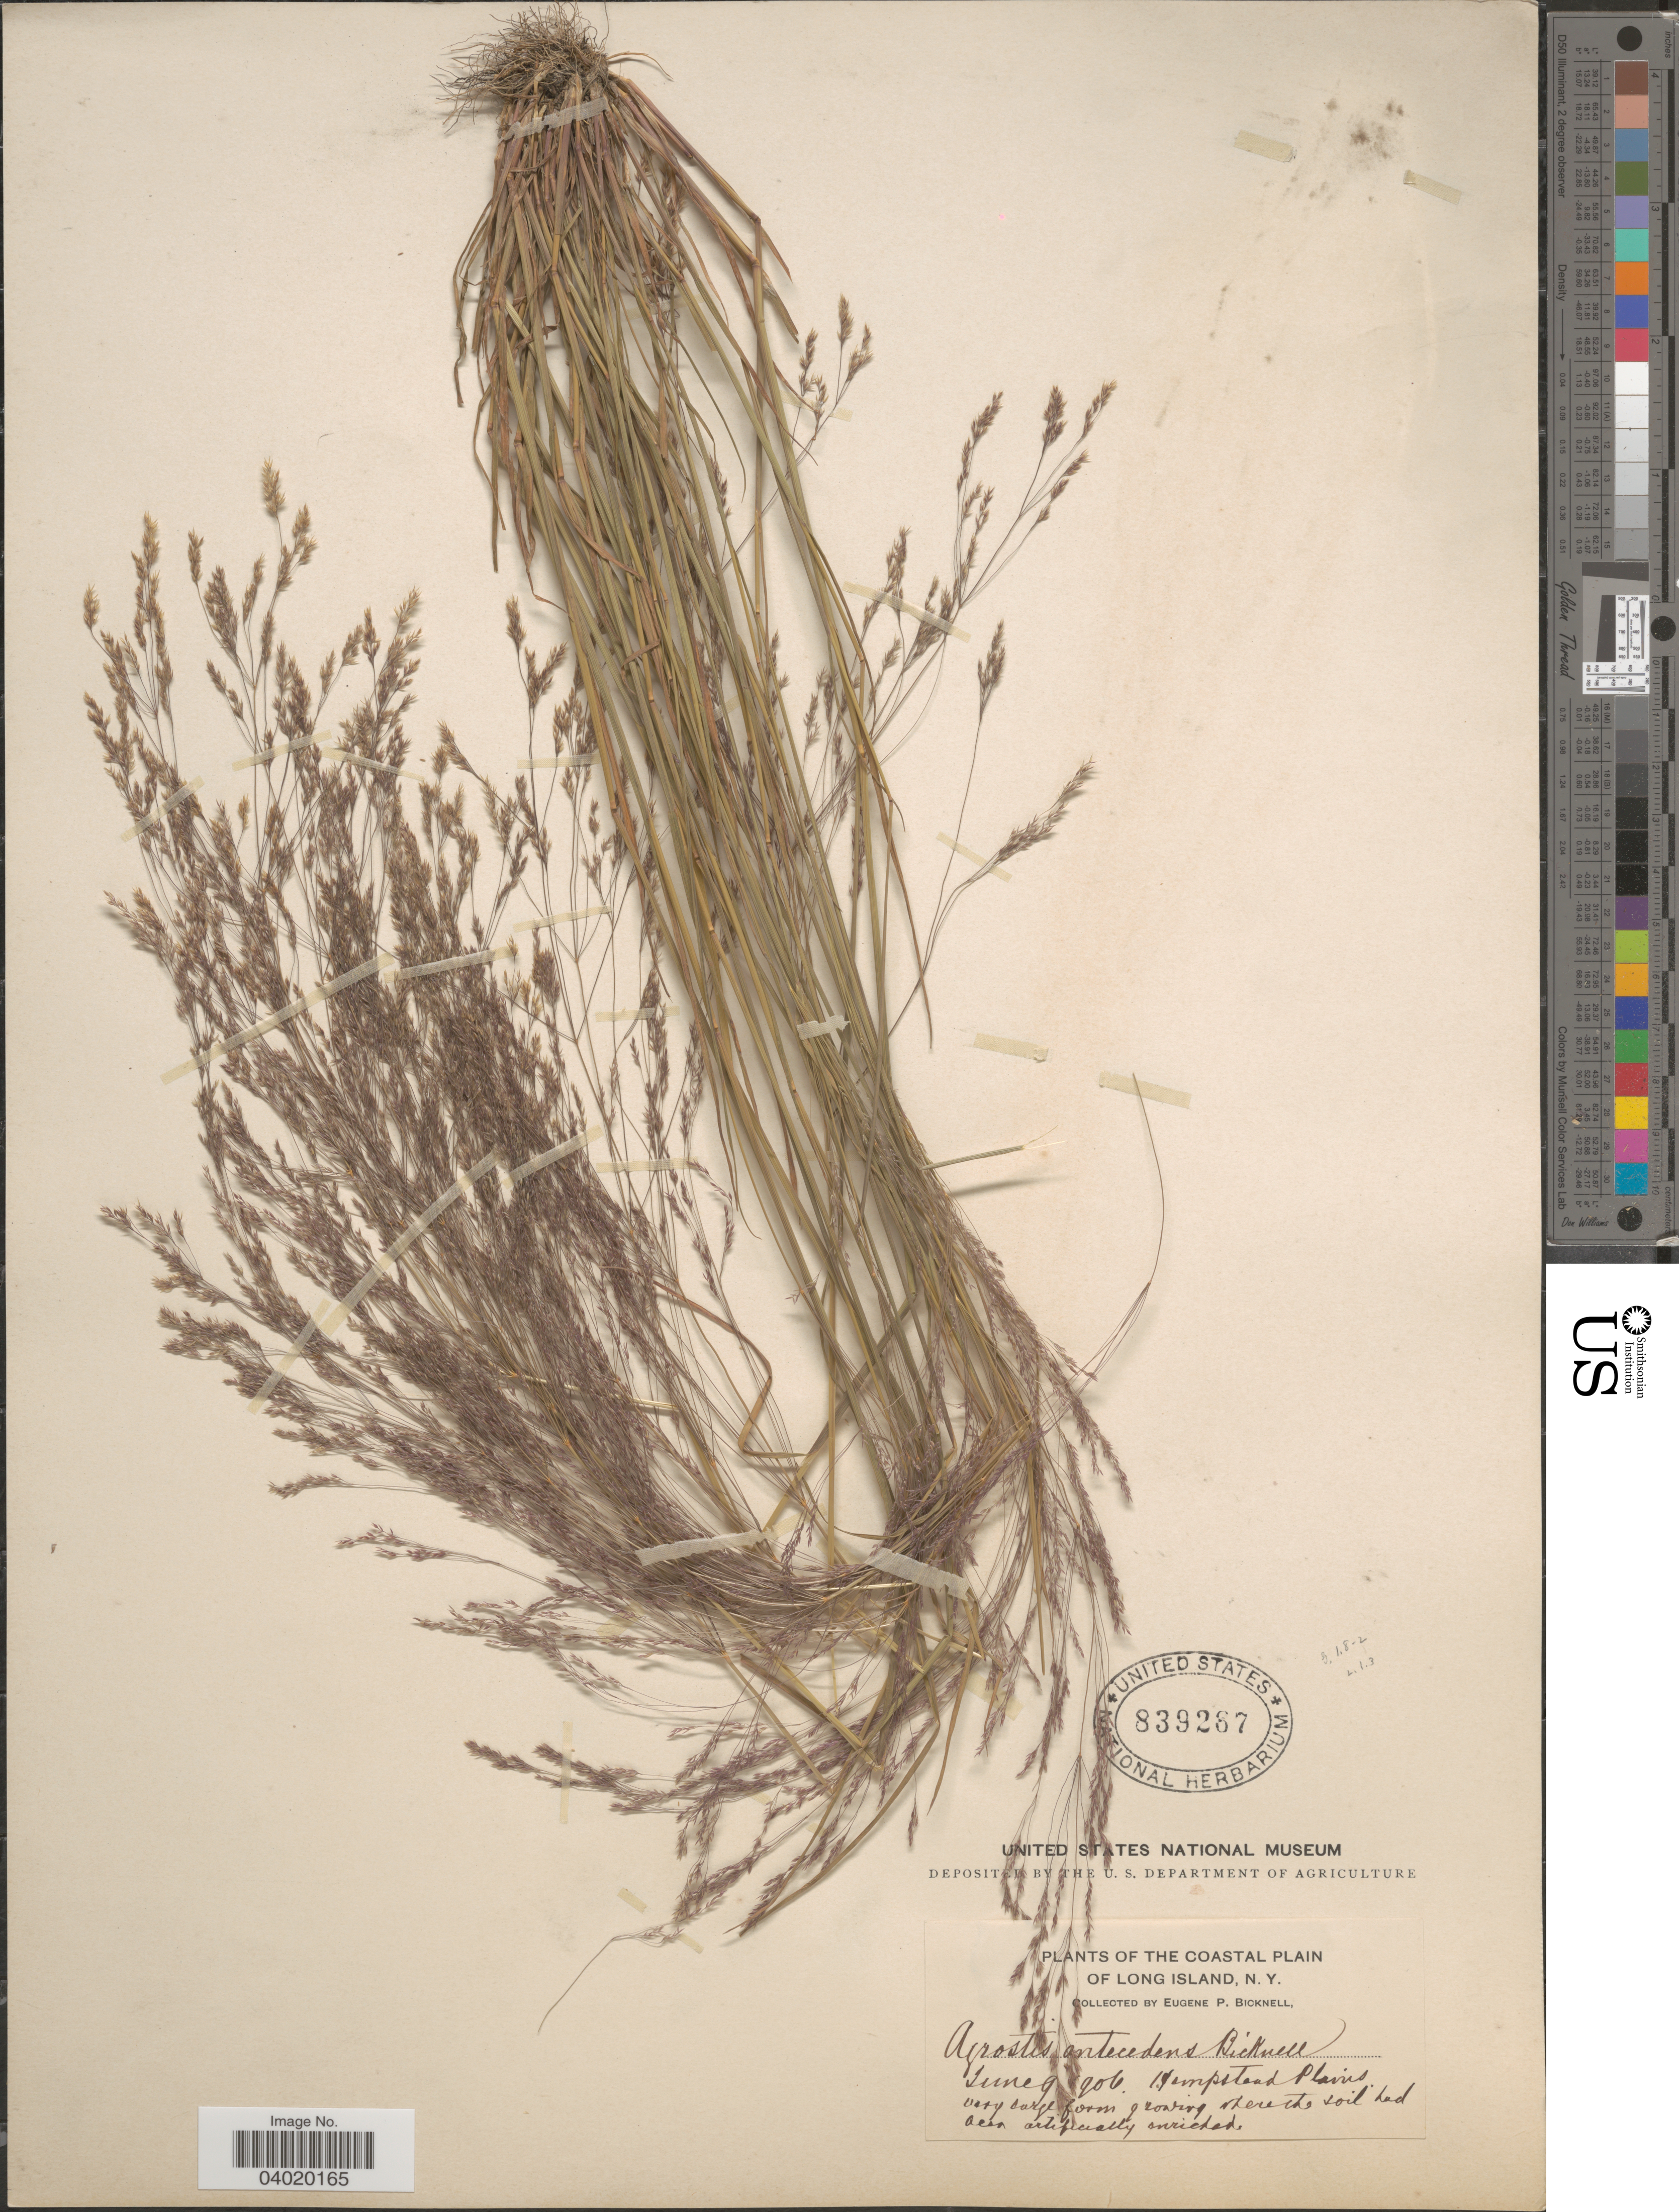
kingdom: Plantae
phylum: Tracheophyta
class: Liliopsida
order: Poales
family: Poaceae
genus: Agrostis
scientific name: Agrostis hyemalis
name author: (Walter) Britton et al.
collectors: E. P. Bicknell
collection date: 1906-06-09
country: United States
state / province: New York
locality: Coastal Plain of Long Island. Hempstead Plains.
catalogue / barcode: US 839267